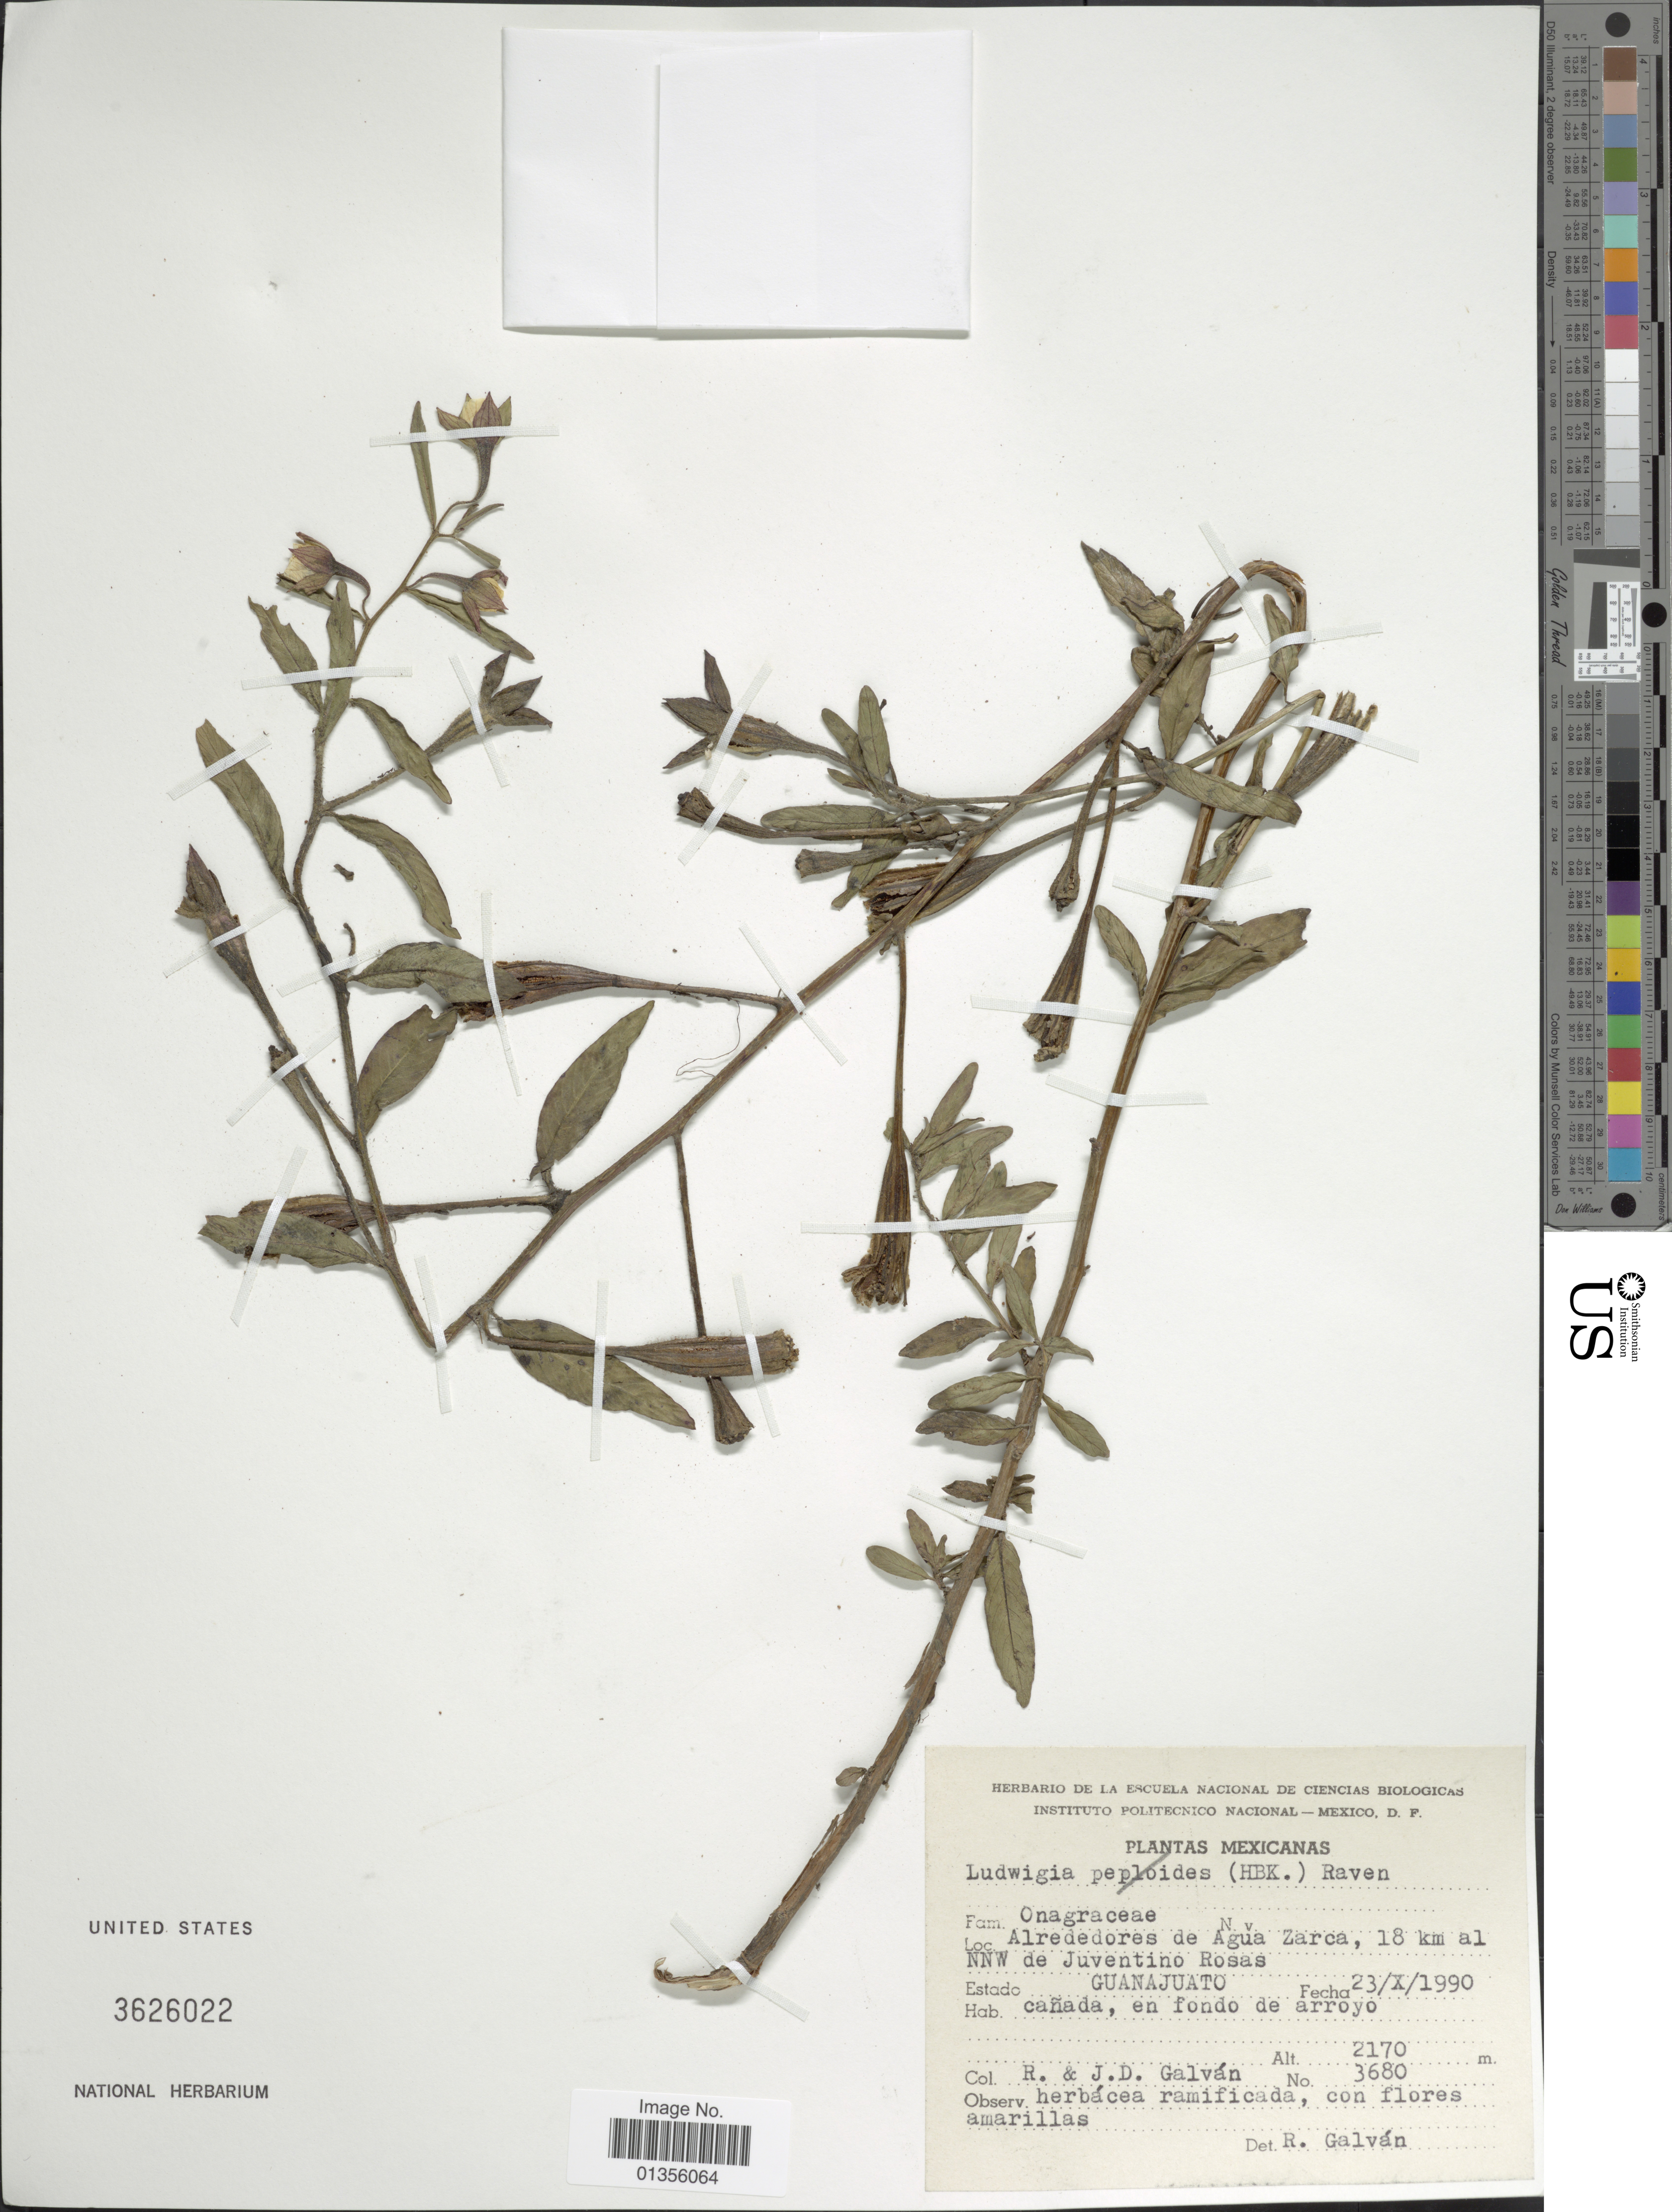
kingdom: Plantae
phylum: Tracheophyta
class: Magnoliopsida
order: Myrtales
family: Onagraceae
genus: Ludwigia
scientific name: Ludwigia sp.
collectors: R. Galván & J. Galván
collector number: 3680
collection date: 1990-10-23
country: Mexico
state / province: Guanajuato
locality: Alrededores de Agua Zarca, 18 km al NNW de Juventino Rosas. Estado Guanajuato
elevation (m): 2170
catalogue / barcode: US 3626022